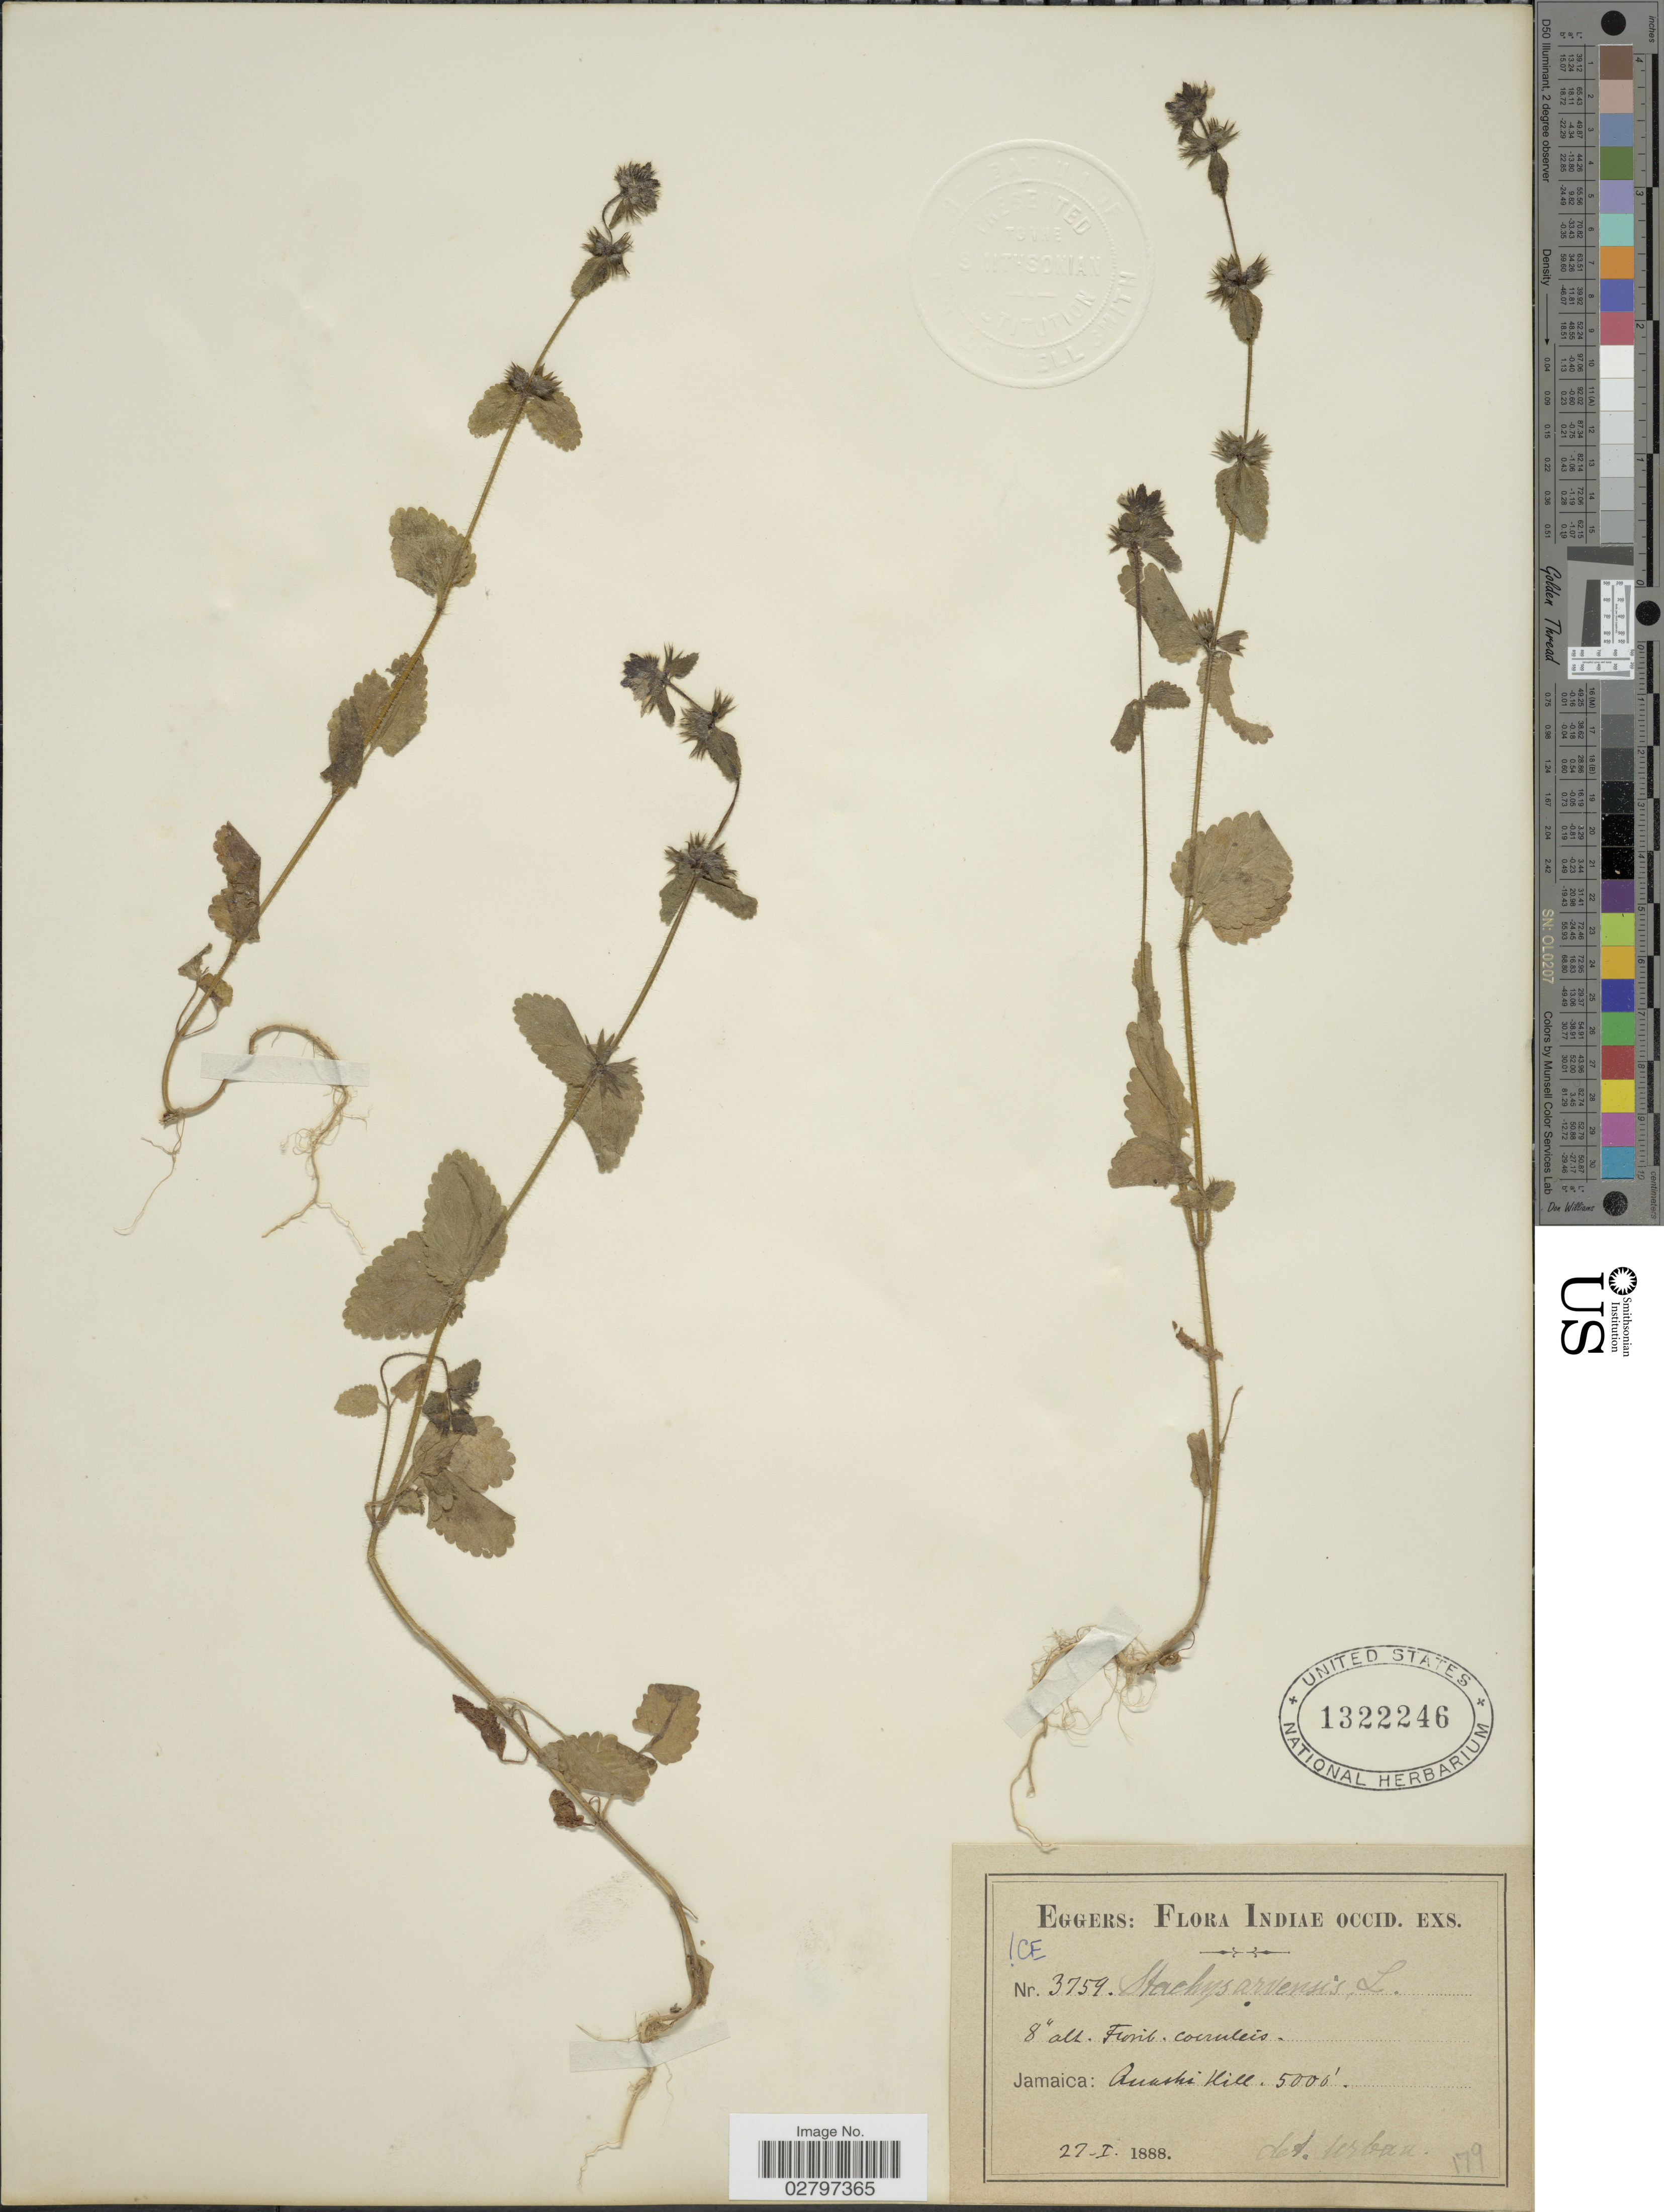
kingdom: Plantae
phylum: Tracheophyta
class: Magnoliopsida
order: Lamiales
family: Lamiaceae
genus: Stachys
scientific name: Stachys arvensis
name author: (L.) L.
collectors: -. Eggers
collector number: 3759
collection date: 1888-01-27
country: Jamaica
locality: Indiae occid., Anashi Hill.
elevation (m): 1524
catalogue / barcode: US 1322246